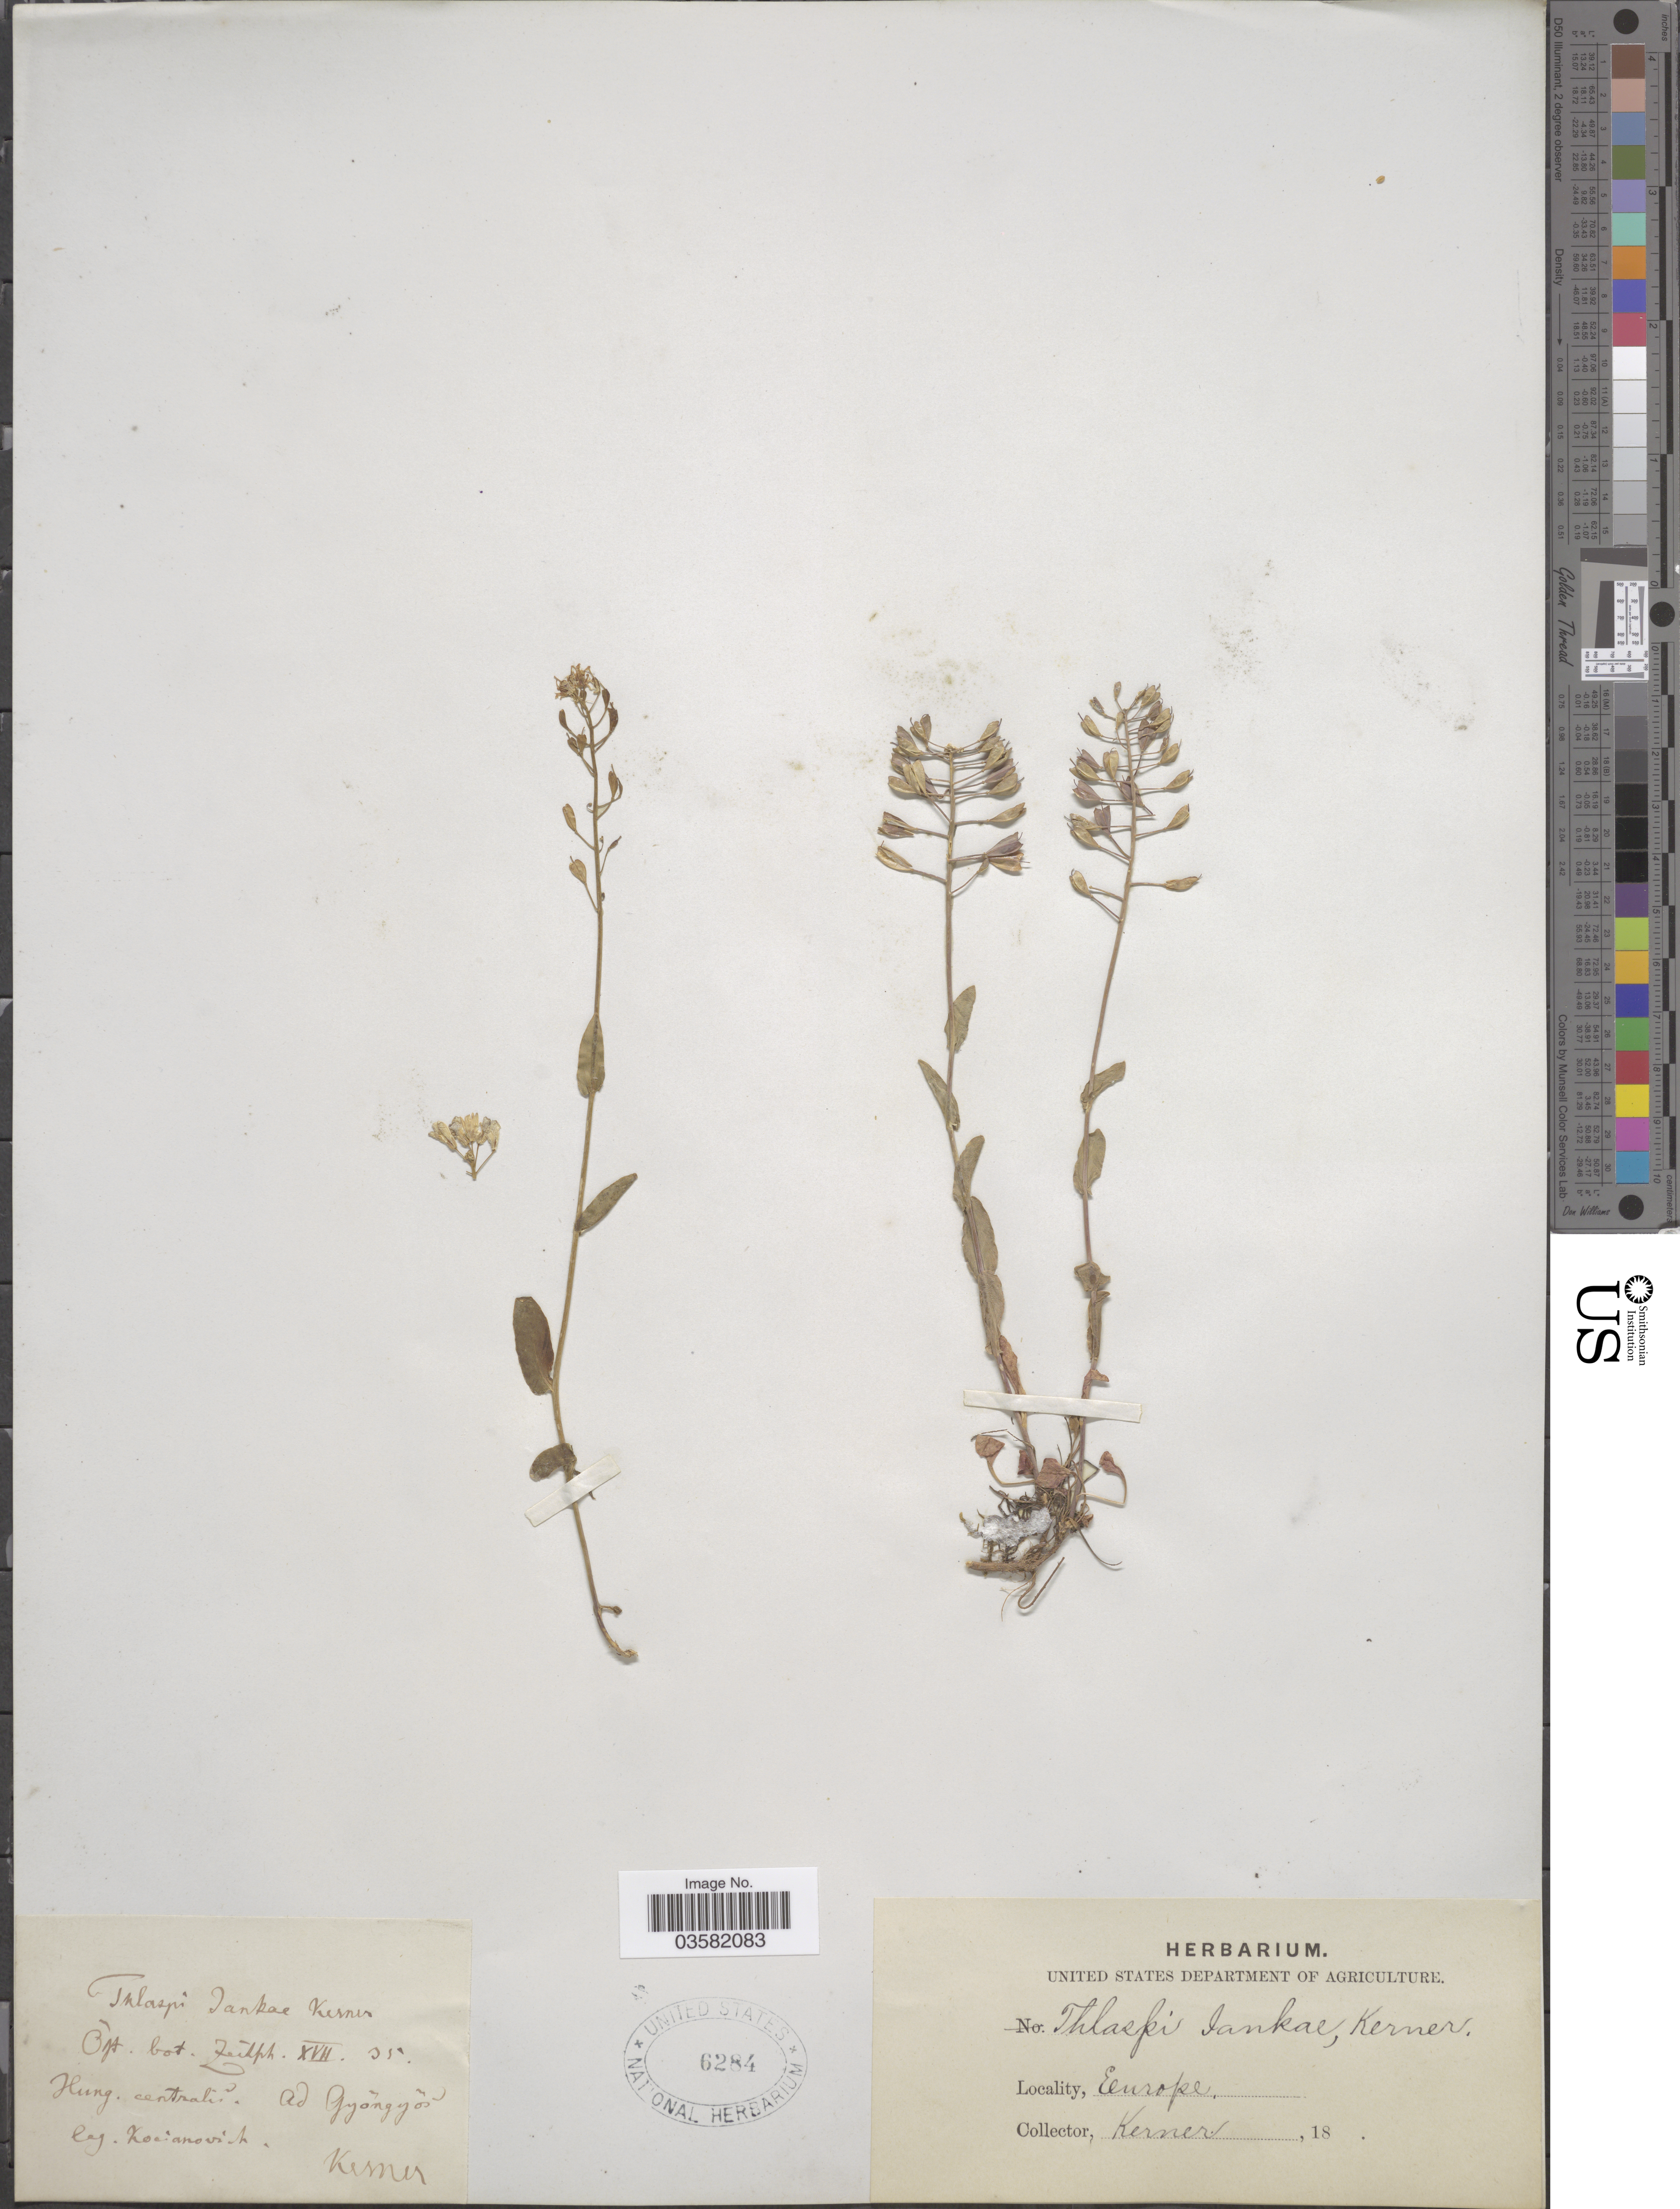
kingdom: Plantae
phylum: Tracheophyta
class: Magnoliopsida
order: Brassicales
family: Brassicaceae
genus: Thlaspi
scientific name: Thlaspi jankae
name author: A. Kern.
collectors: -. Kerner & Kocianovich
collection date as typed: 18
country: Hungary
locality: Hung. centralis. Ad Gyoñgyõs [interpreted].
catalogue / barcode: US 6284